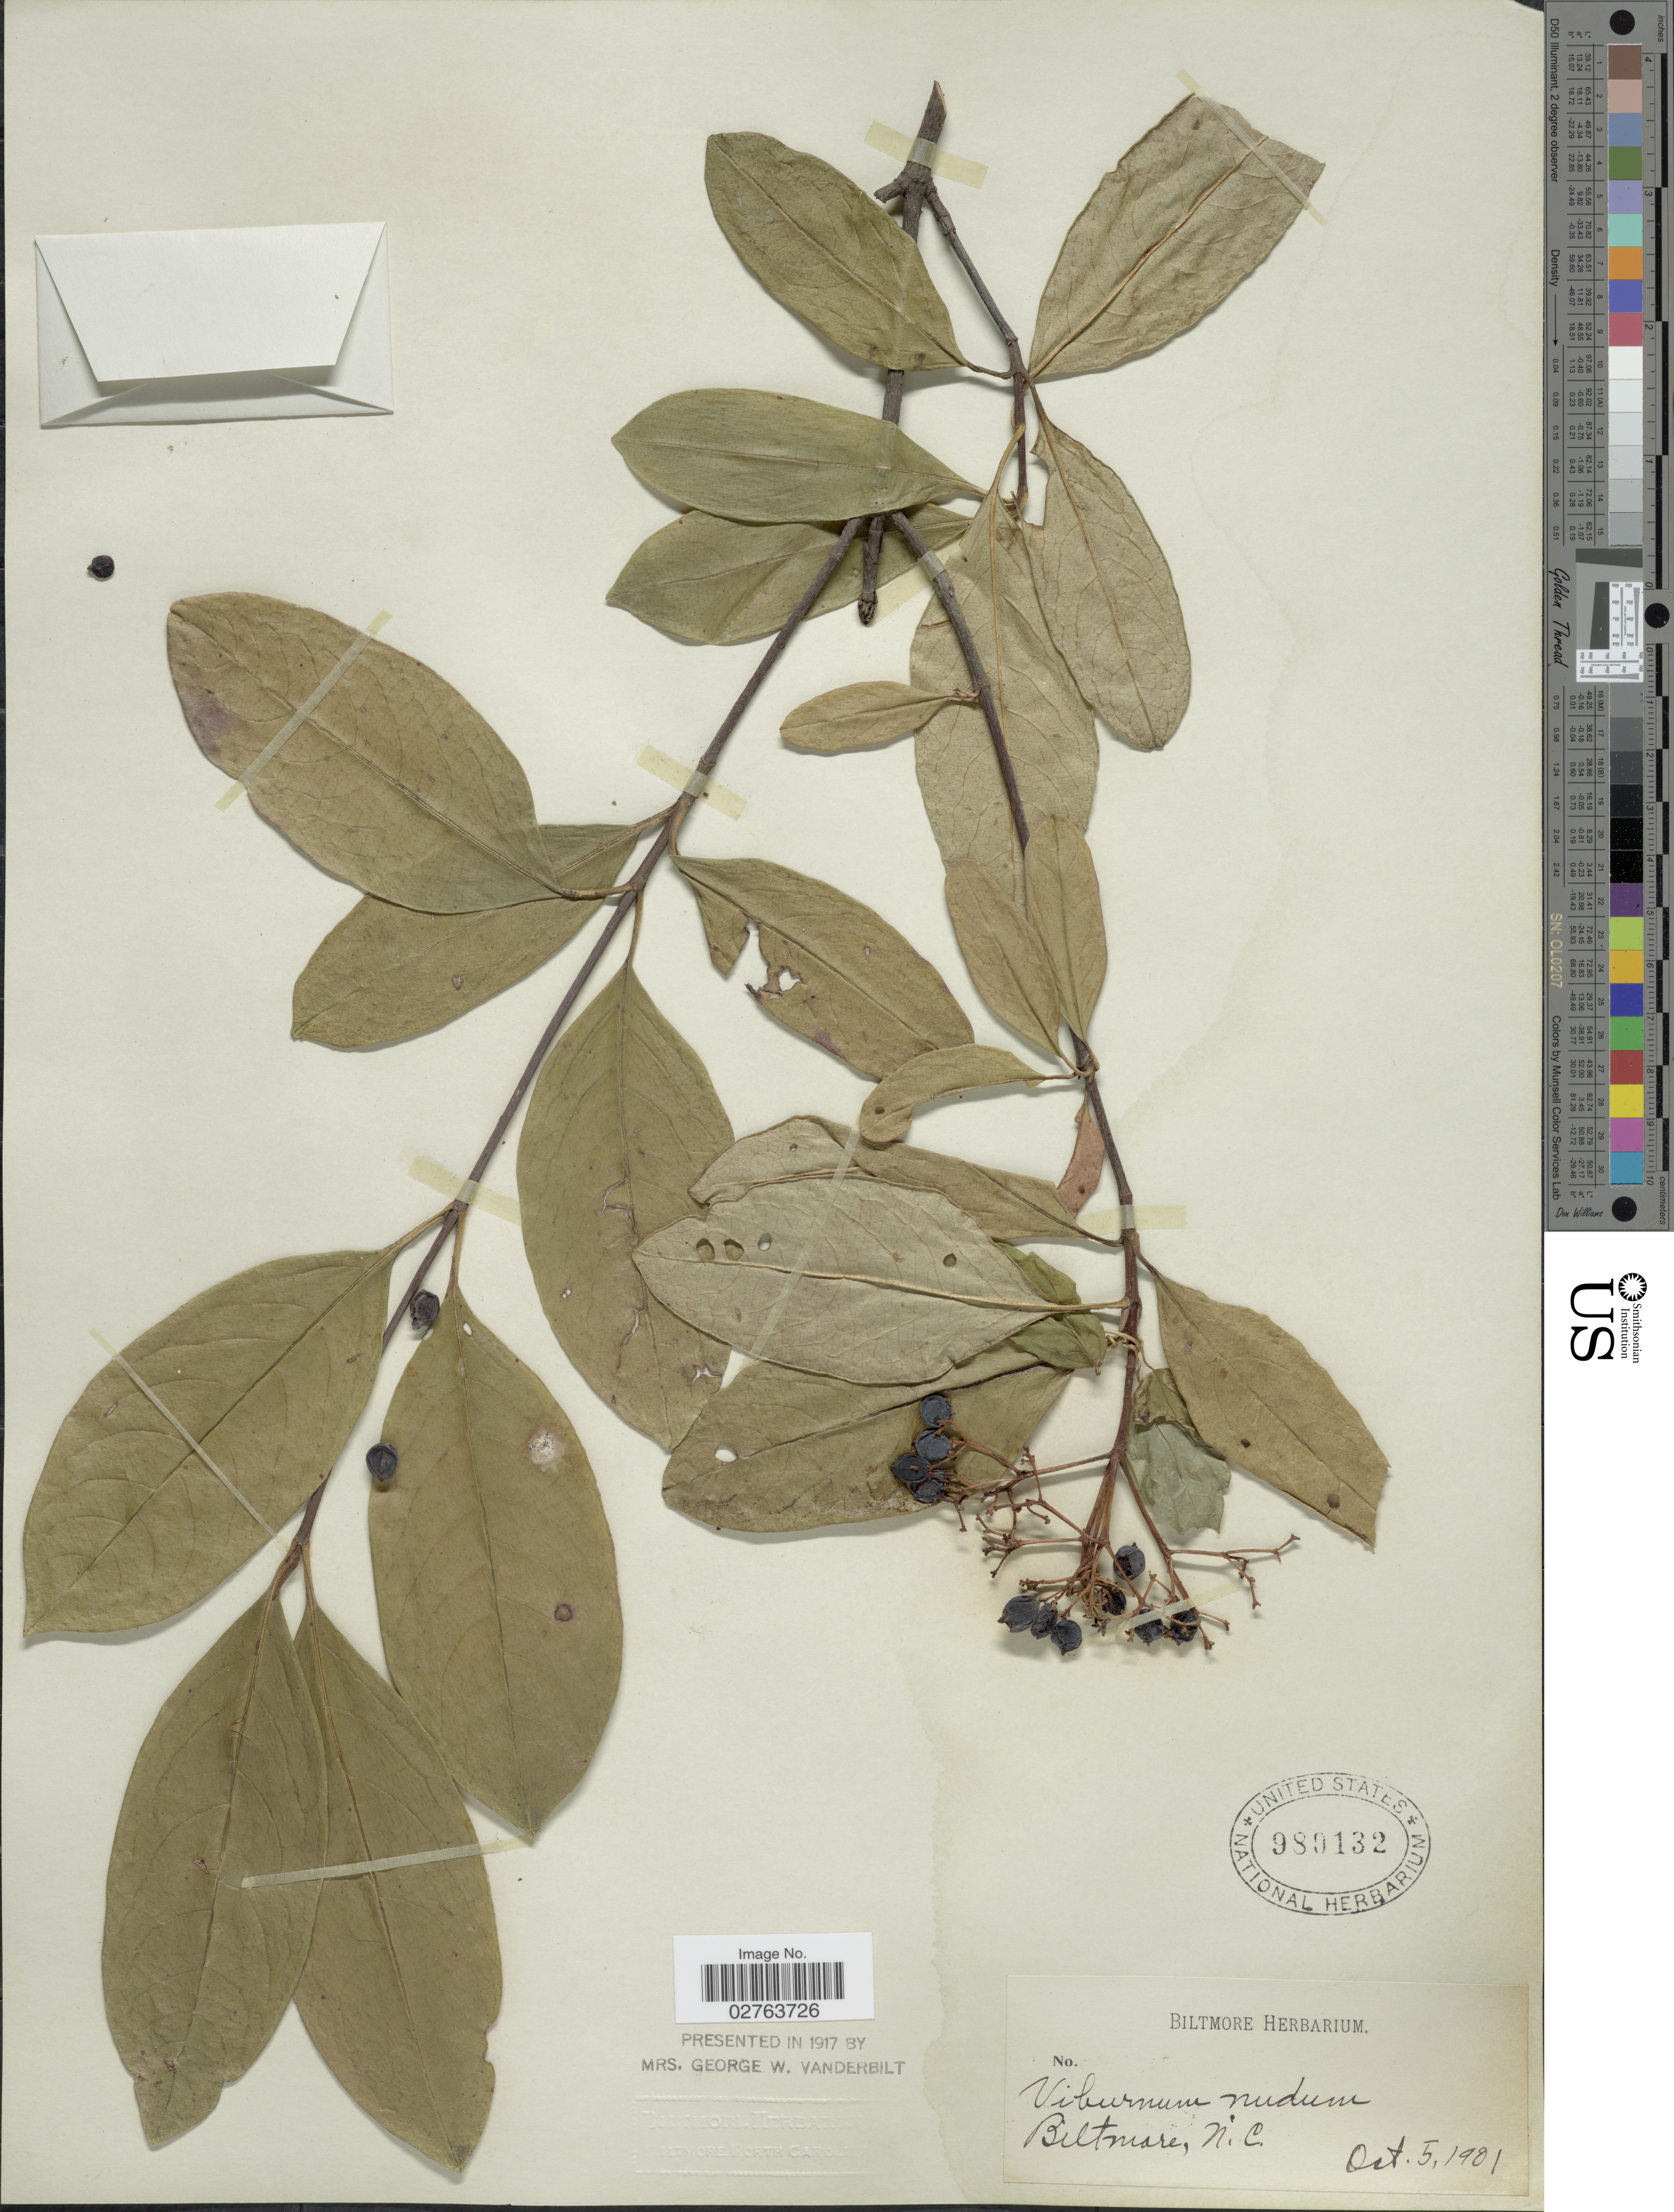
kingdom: Plantae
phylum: Tracheophyta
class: Magnoliopsida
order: Dipsacales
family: Viburnaceae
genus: Viburnum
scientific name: Viburnum nudum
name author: L.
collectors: ex herb. Biltmore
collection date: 1901-10-05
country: United States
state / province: North Carolina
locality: Biltmore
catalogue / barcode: US 989132